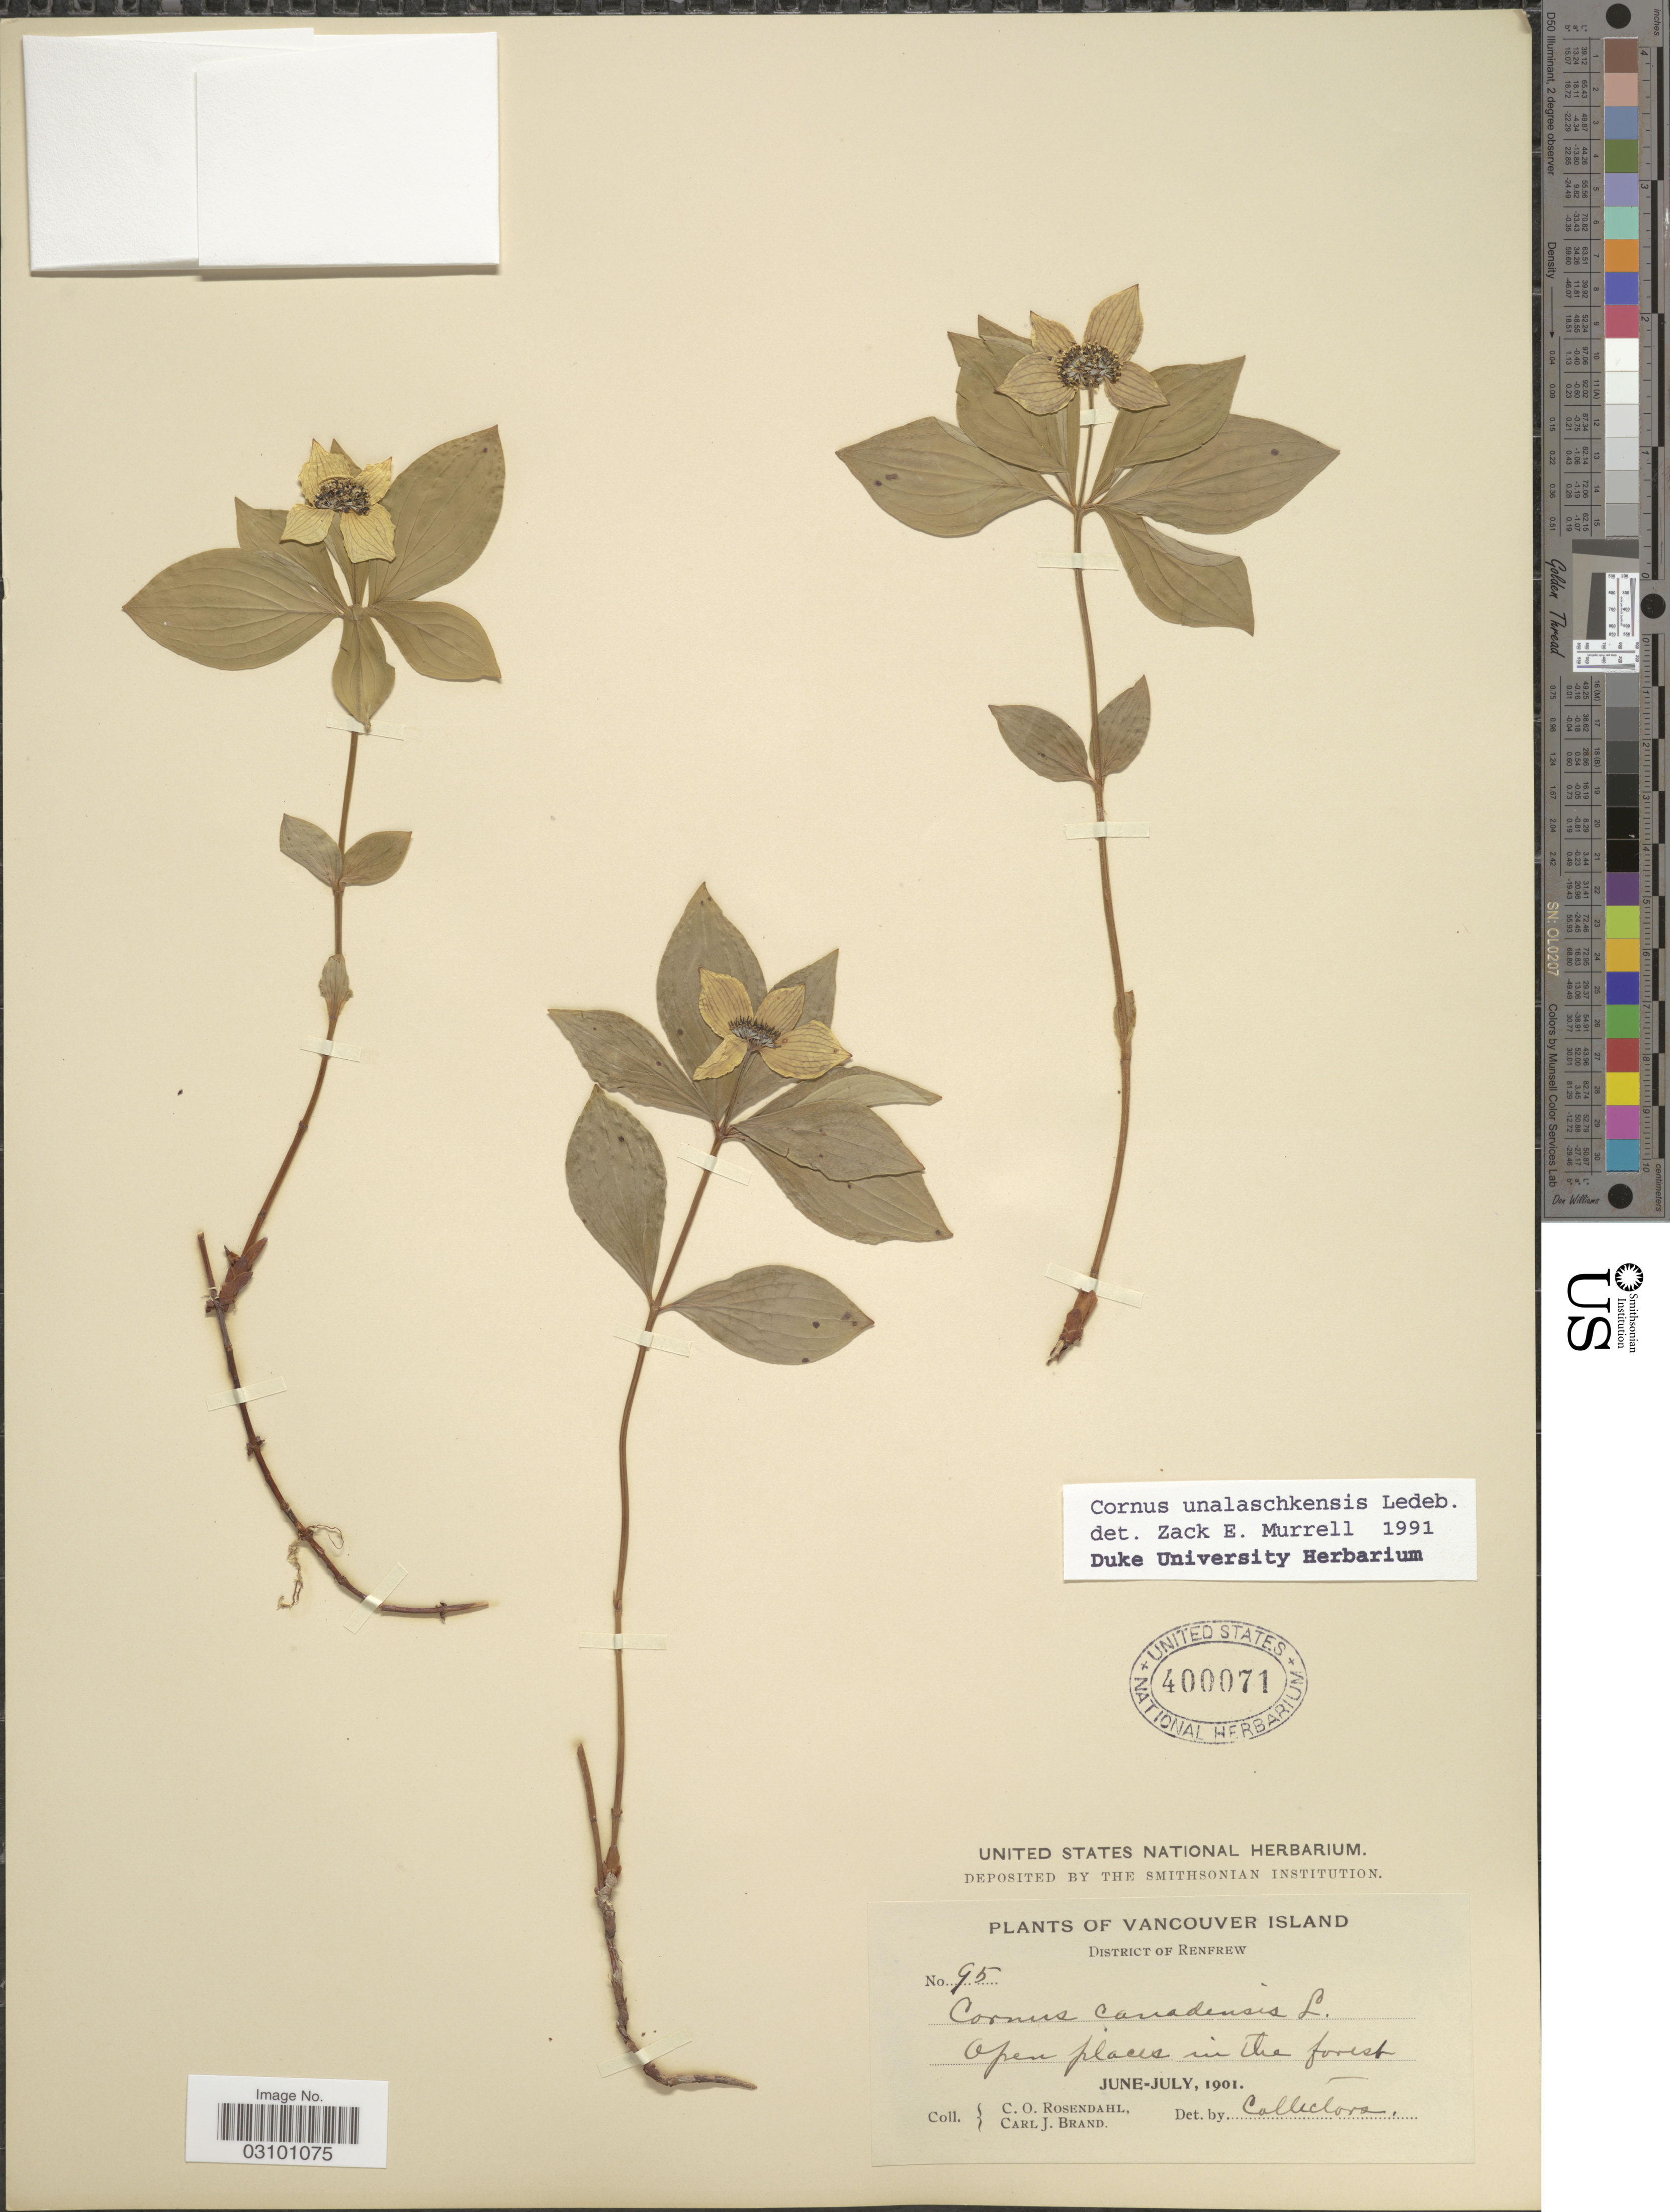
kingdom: Plantae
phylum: Tracheophyta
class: Magnoliopsida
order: Cornales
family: Cornaceae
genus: Cornus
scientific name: Cornus unalaschkensis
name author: Ledeb.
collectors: C. O. Rosendahl & C. J. Brand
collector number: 95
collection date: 1901-06/1901-07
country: Canada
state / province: British Columbia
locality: Vancouver Island. District of Renfrew. Open places in the forest.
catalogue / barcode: US 400071